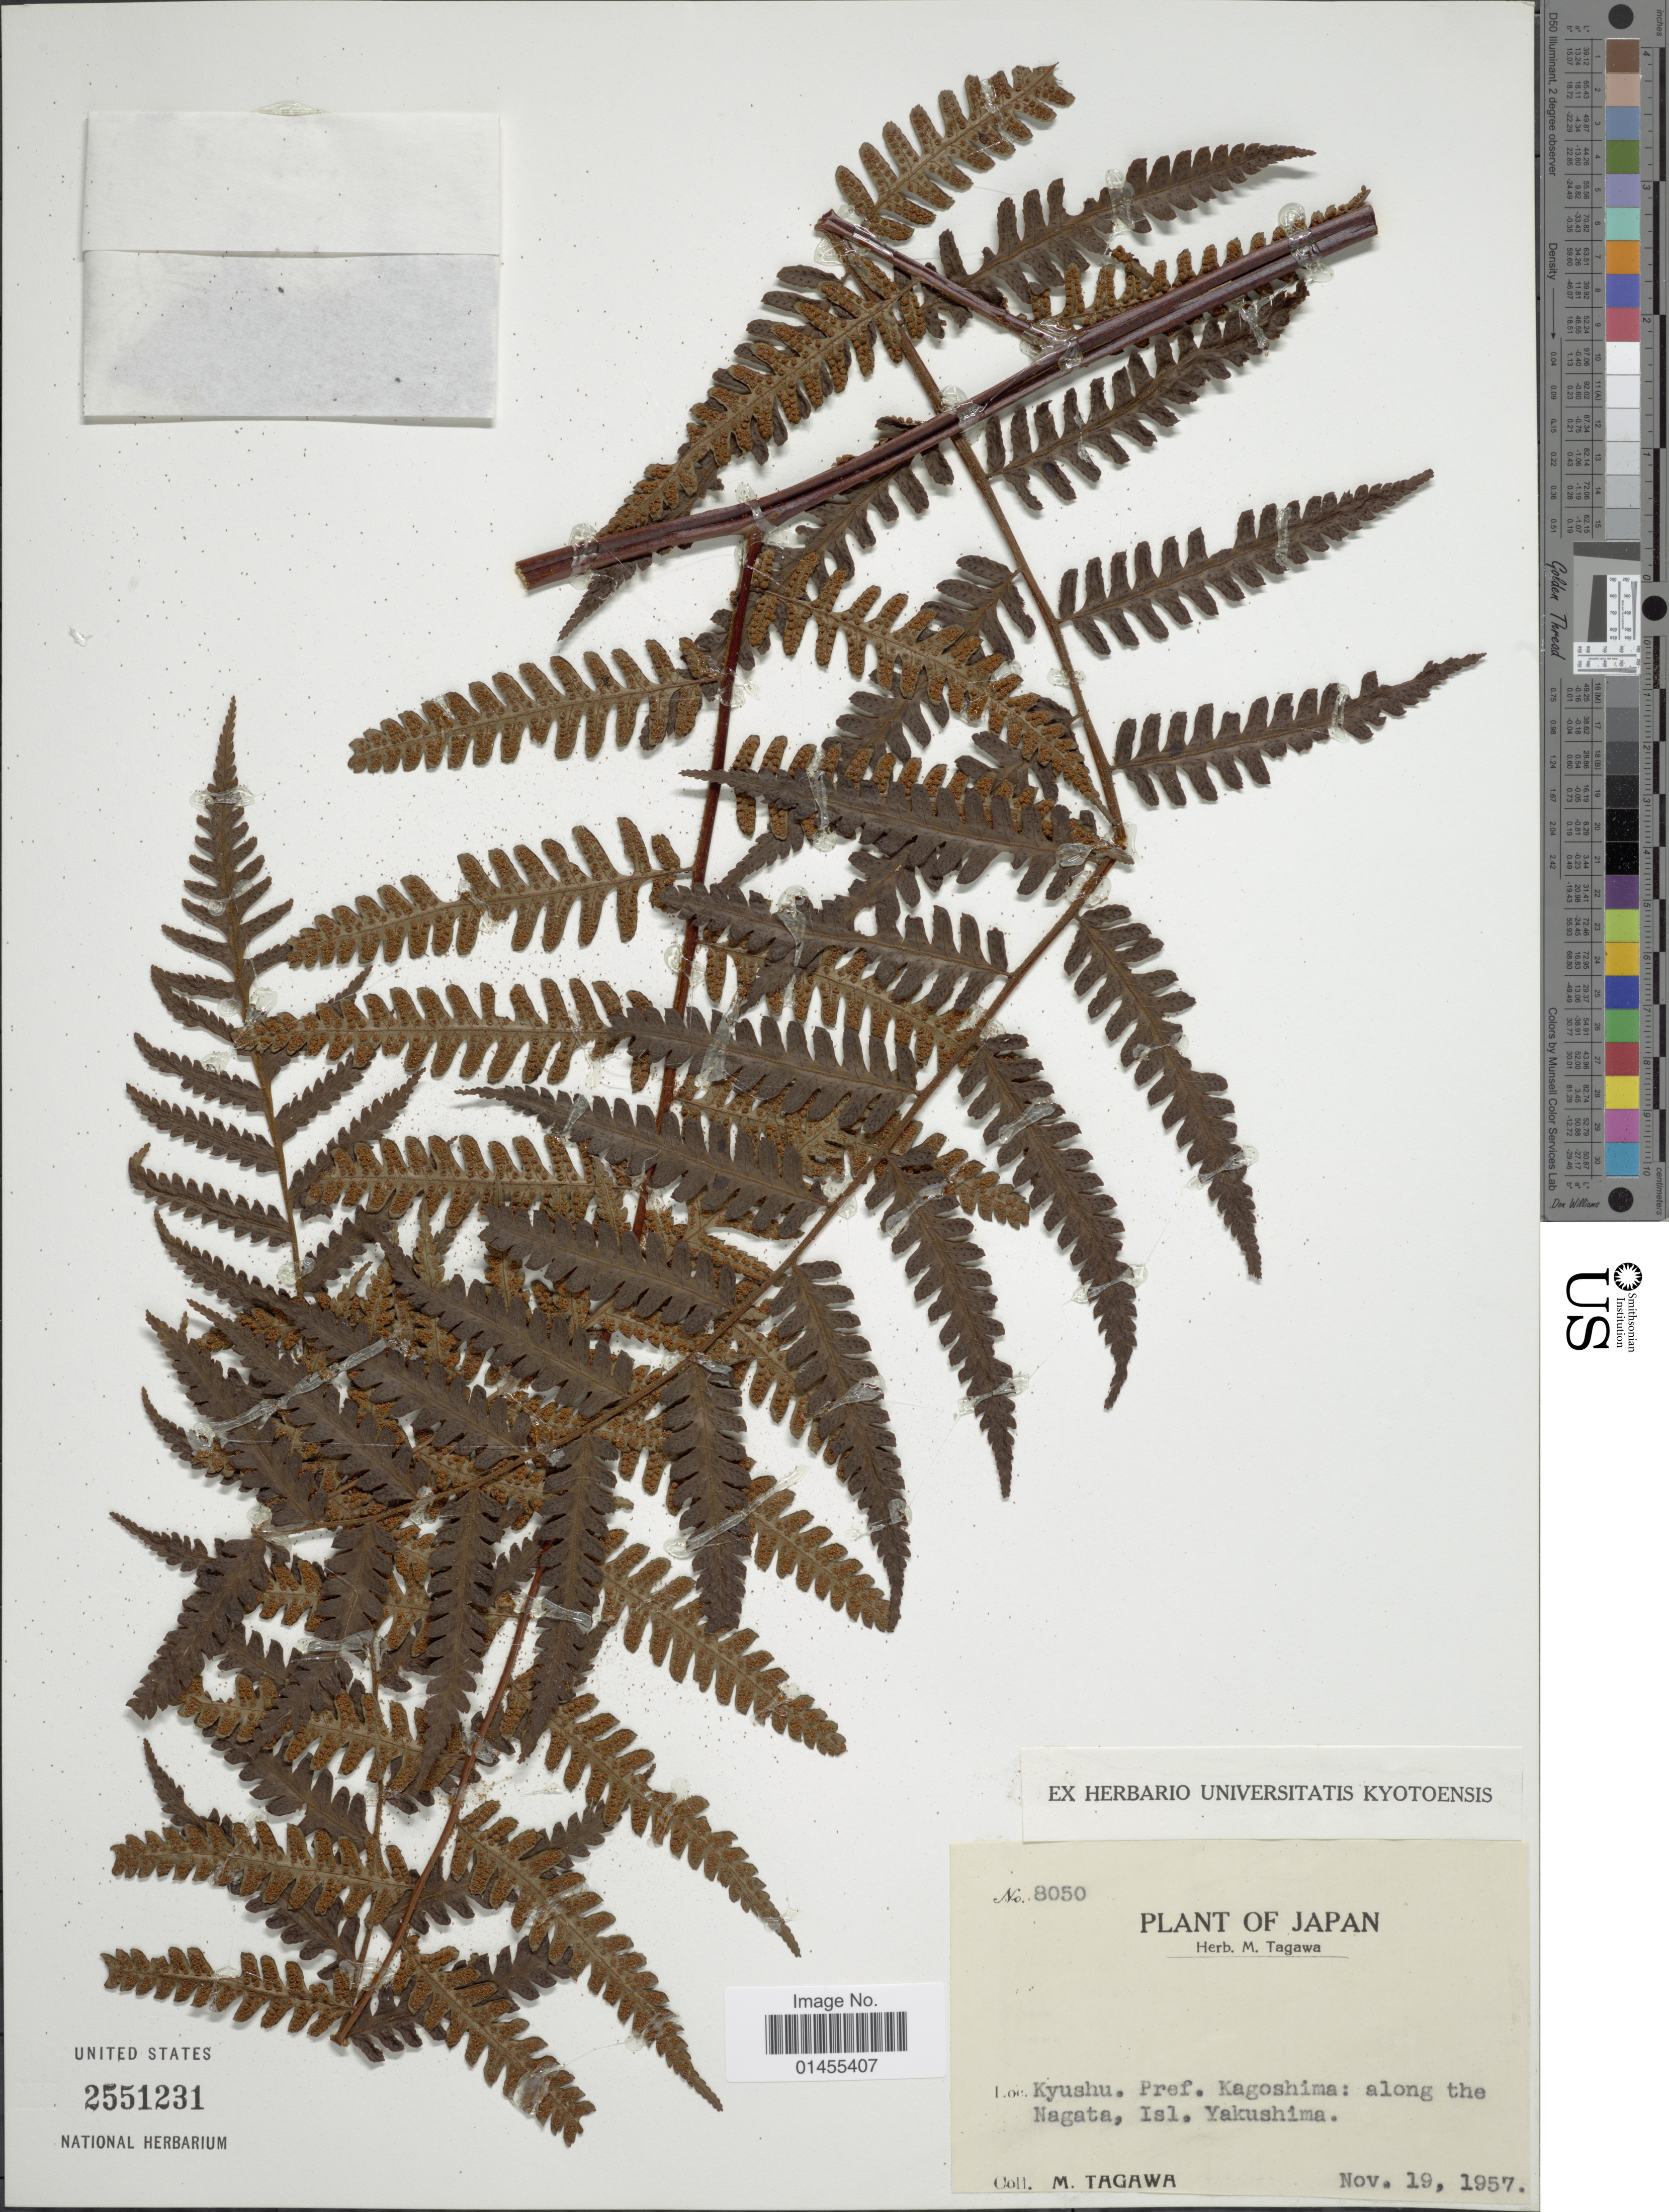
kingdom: Plantae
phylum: Tracheophyta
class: Polypodiopsida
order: Cyatheales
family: Cyatheaceae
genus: Alsophila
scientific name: Alsophila sp.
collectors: M. Tagawa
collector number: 8050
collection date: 1957-11-19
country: Japan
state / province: Kagosima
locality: Kyushu. Pref. Kagoshima: along the Nagata, Isl. Yakushima.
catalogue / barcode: US 2551231